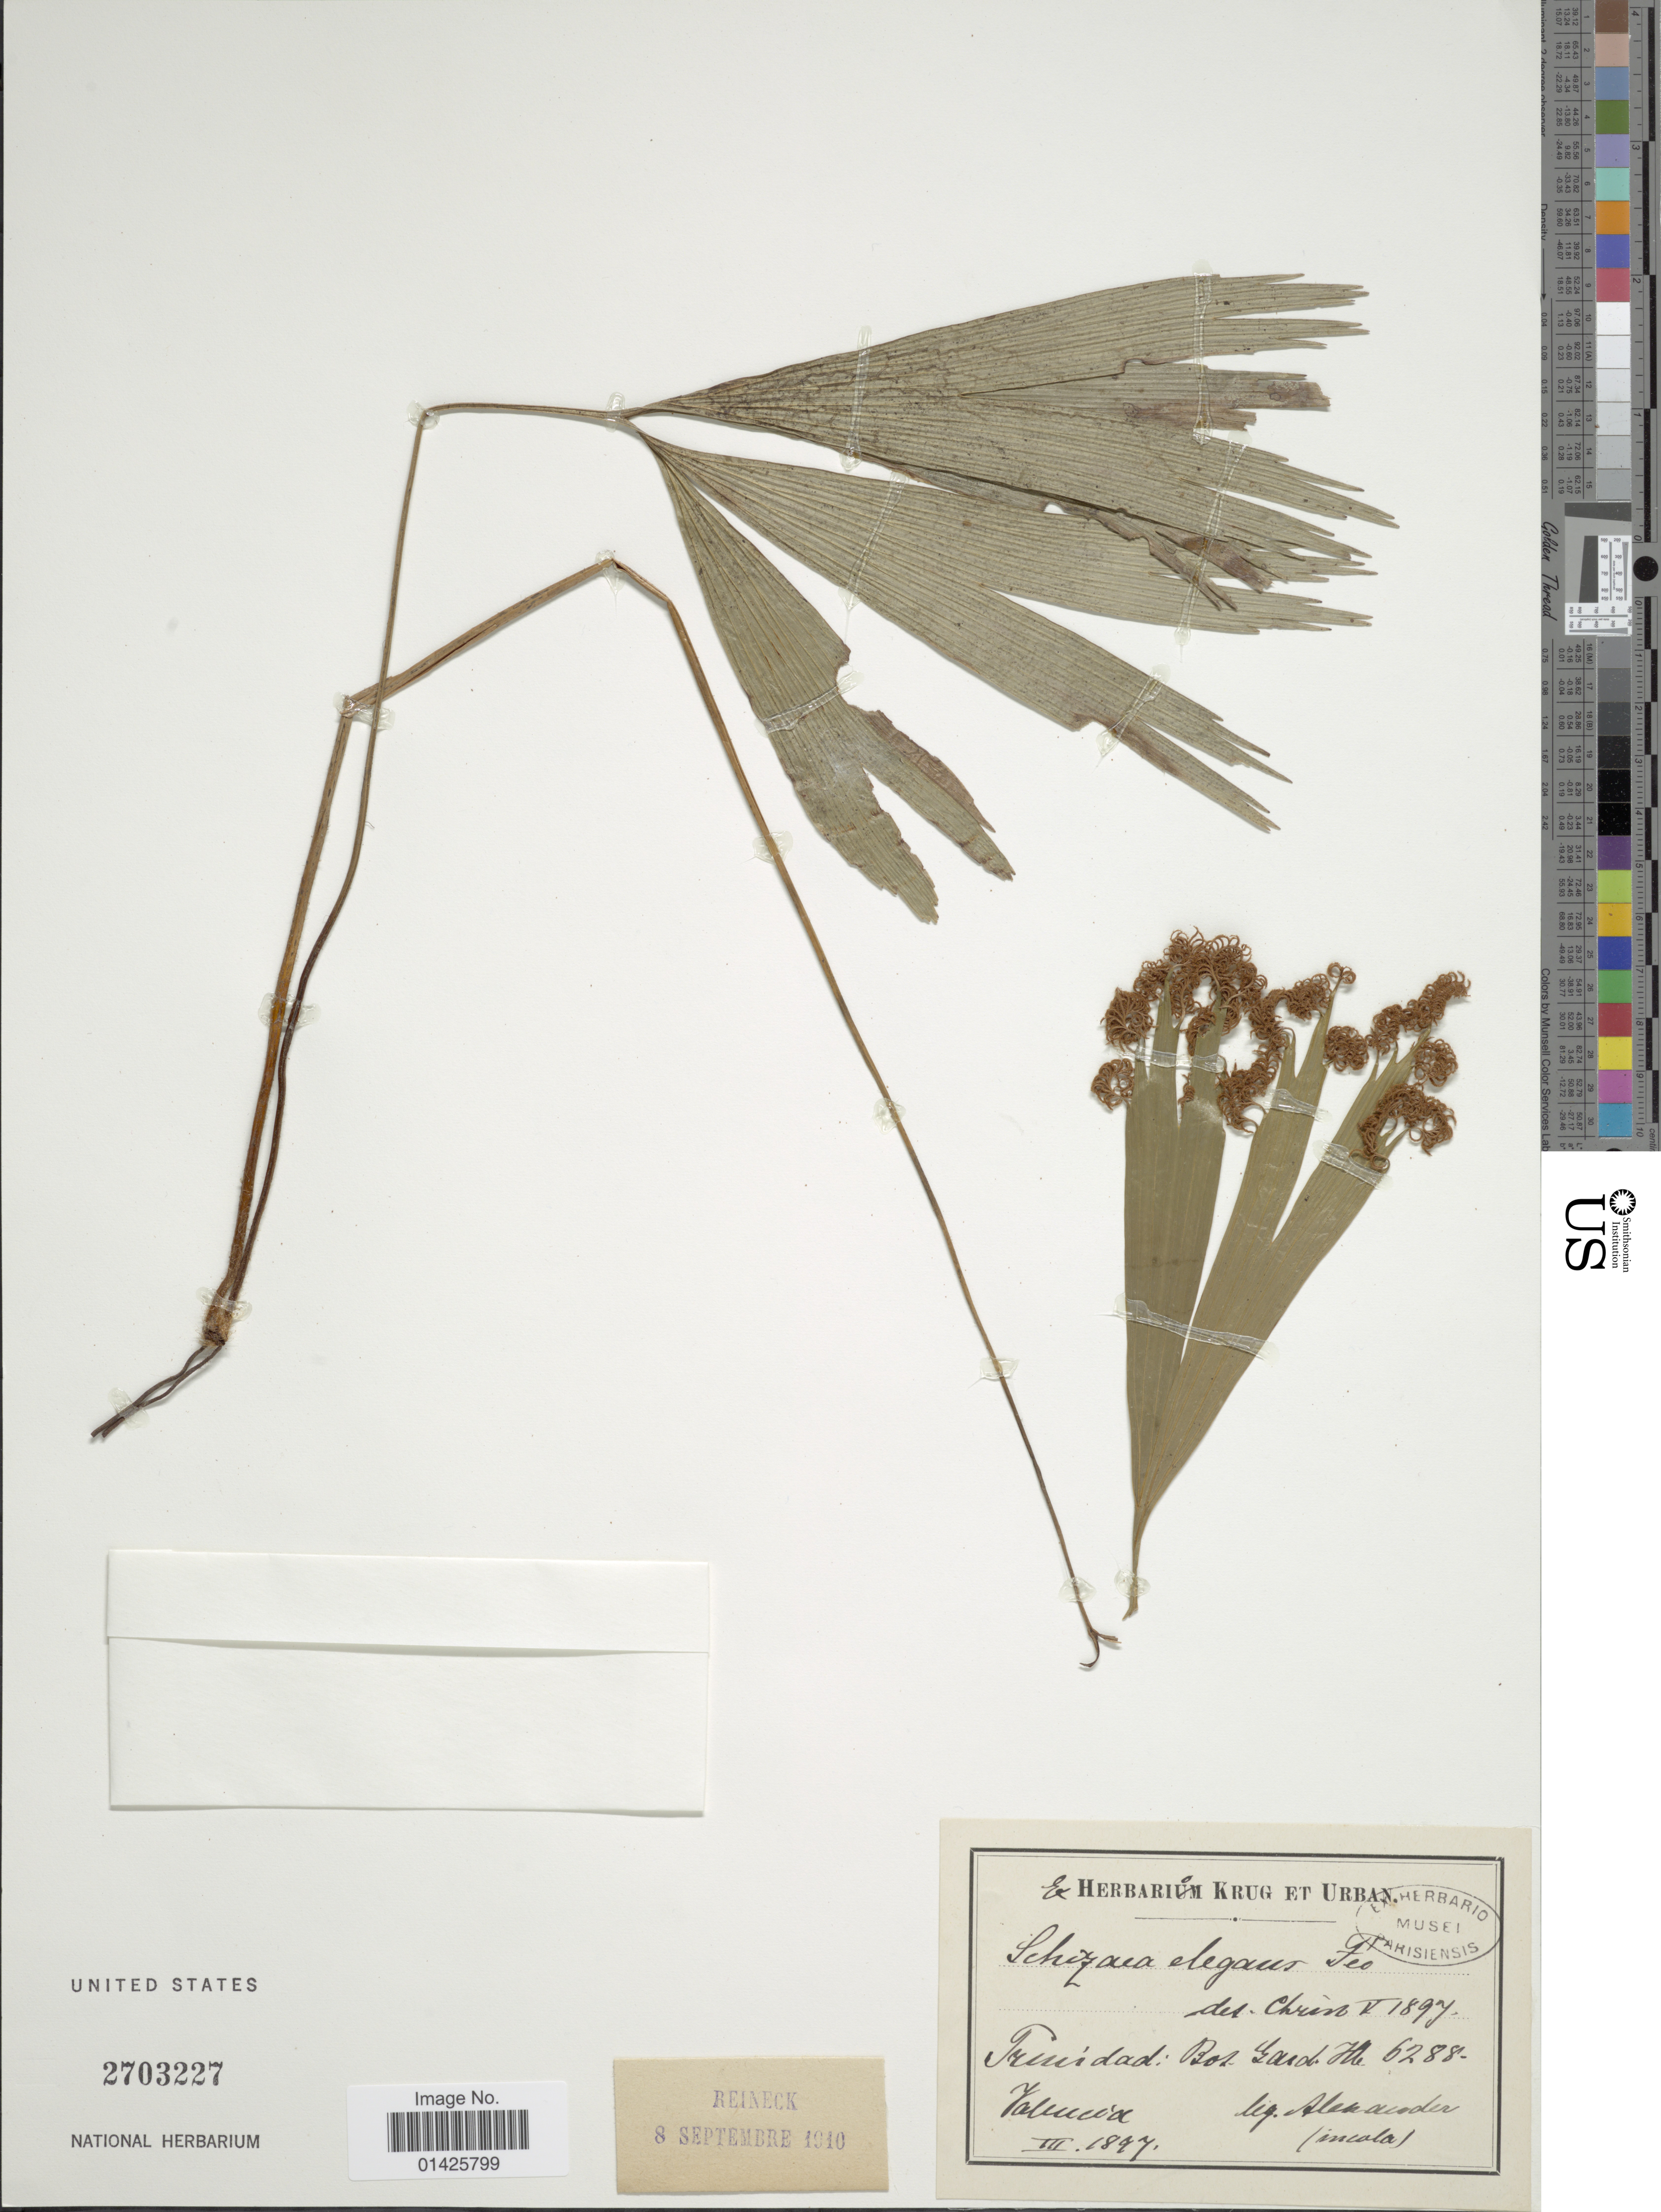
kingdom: Plantae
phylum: Tracheophyta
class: Polypodiopsida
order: Schizaeales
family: Schizaeaceae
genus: Schizaea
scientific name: Schizaea elegans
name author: (Vahl) Sw.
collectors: Alexander, --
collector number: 6288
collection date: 1897-03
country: Trinidad and Tobago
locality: Trinidad, Bot. Gard., Valencia [interpreted]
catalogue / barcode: US 2703227